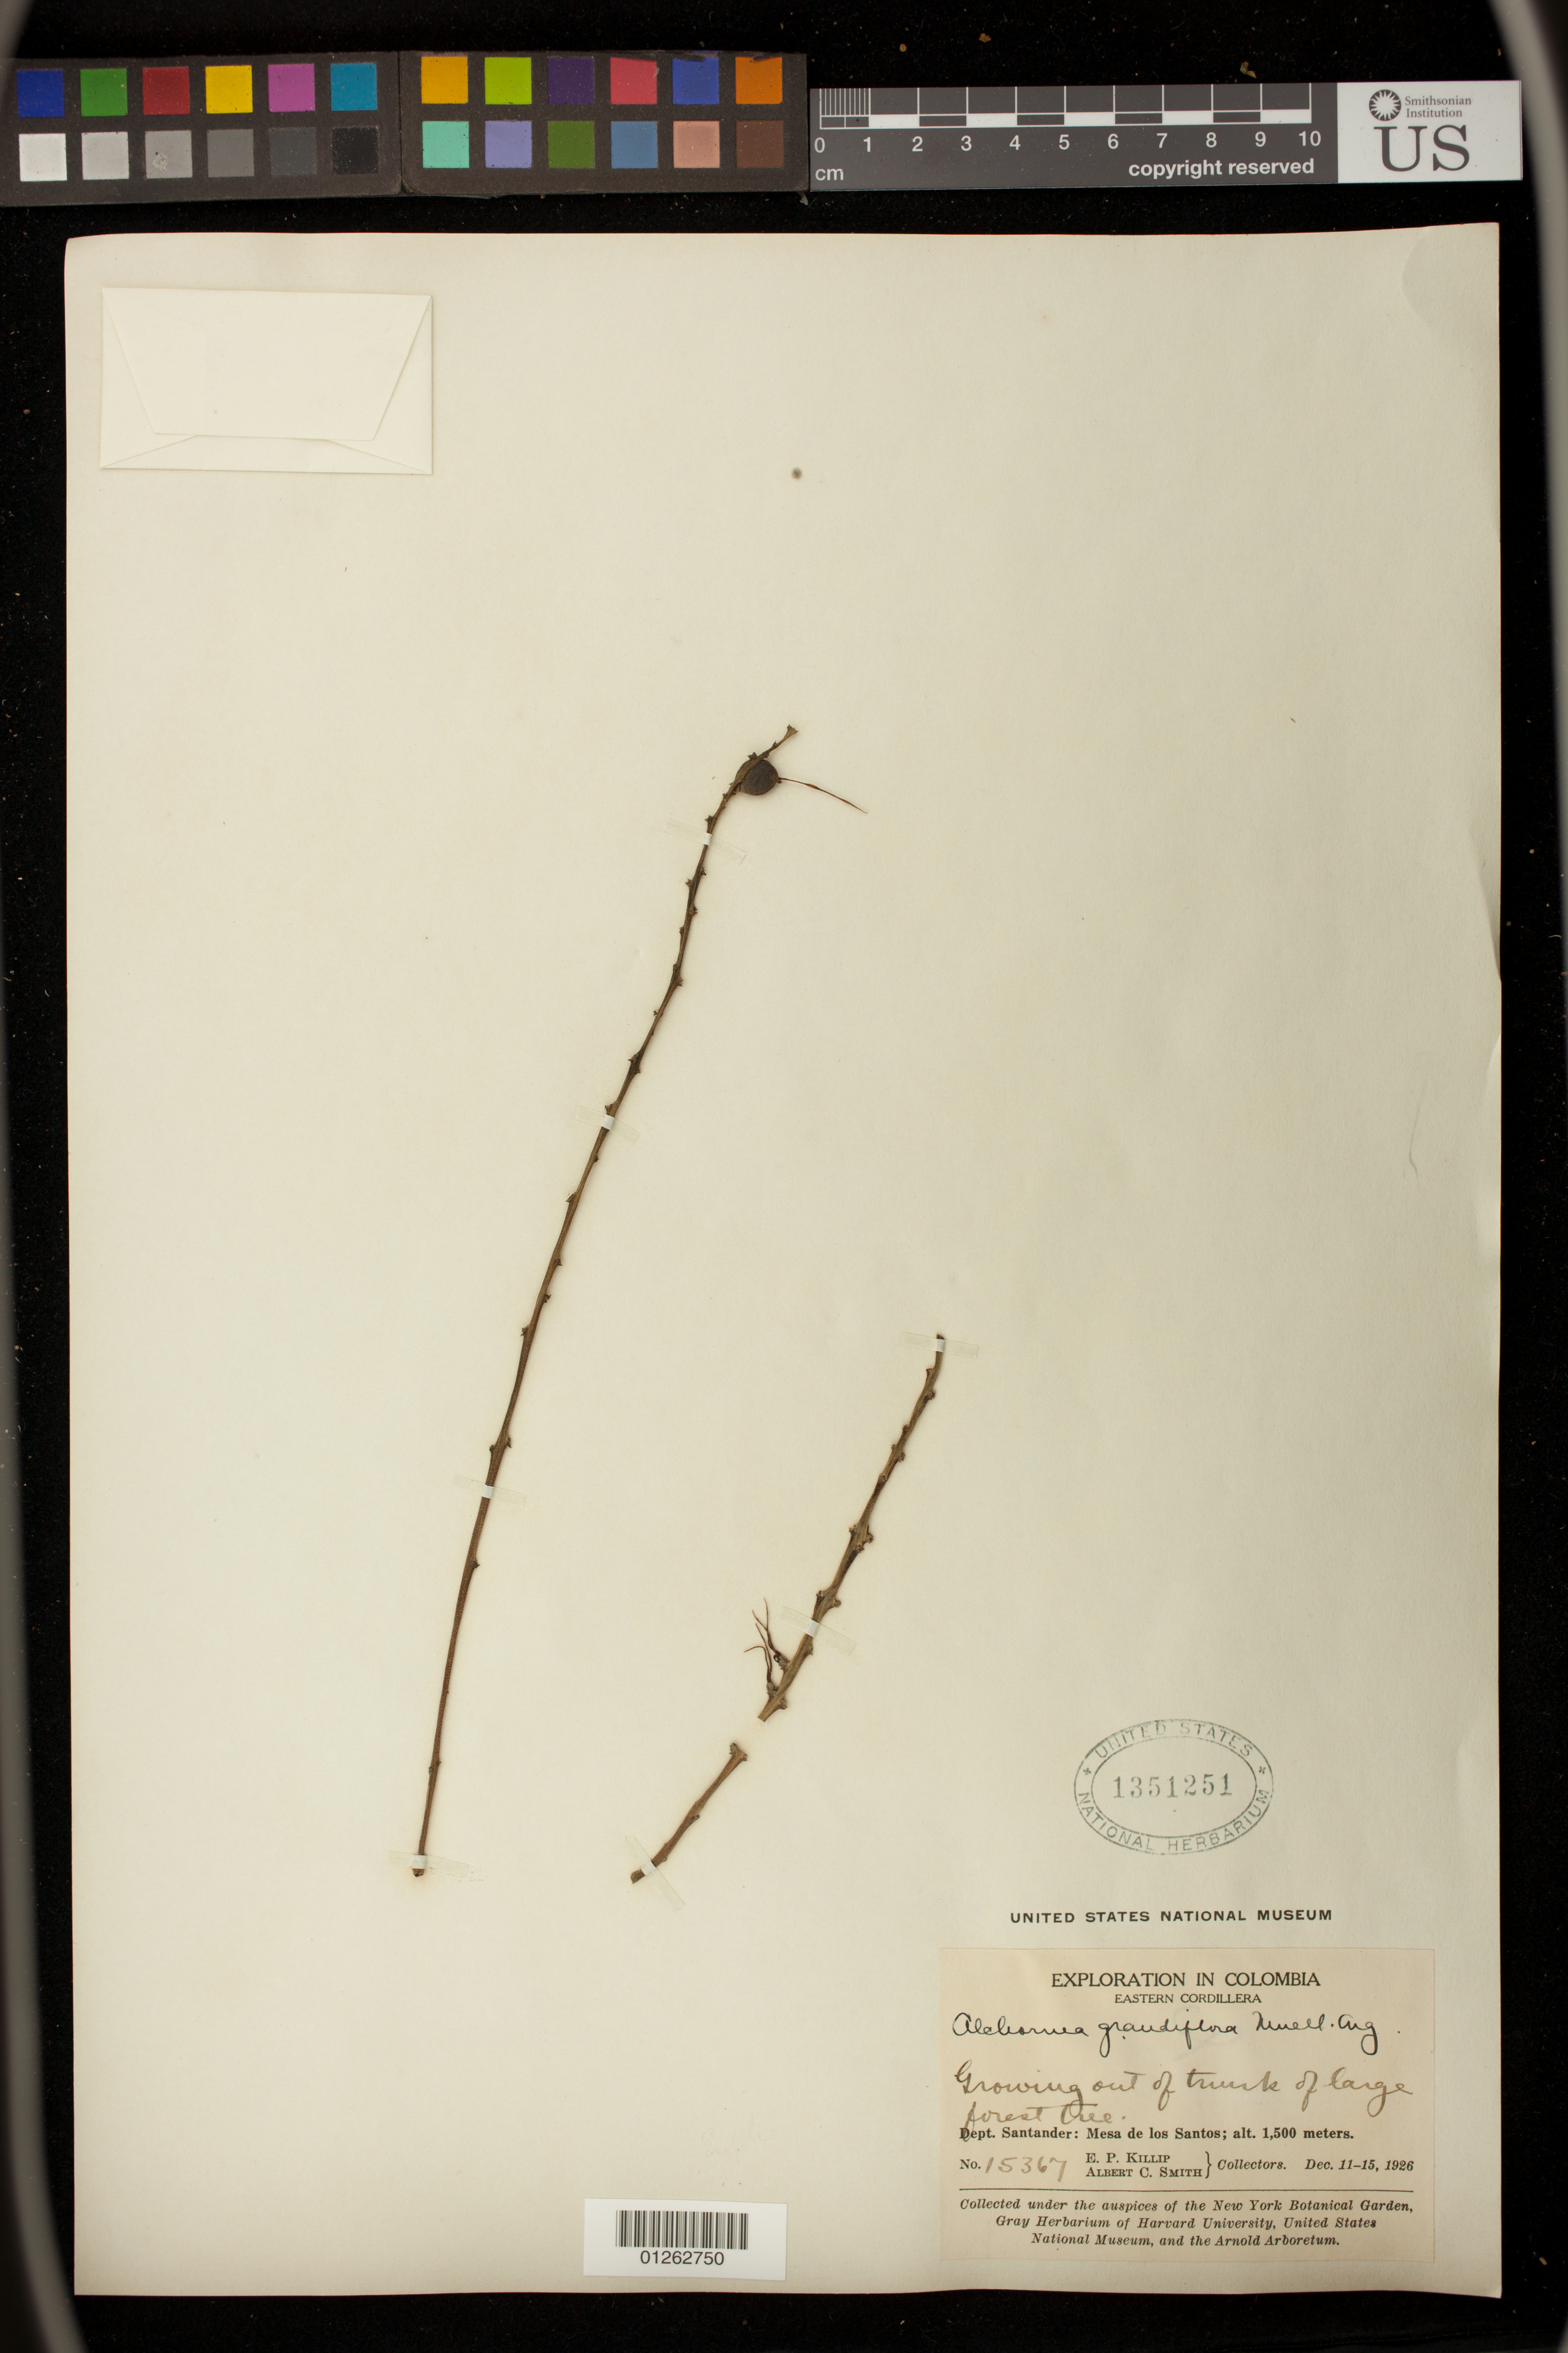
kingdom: Plantae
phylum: Tracheophyta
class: Magnoliopsida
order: Malpighiales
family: Euphorbiaceae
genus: Alchornea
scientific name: Alchornea grandiflora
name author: Müll. Arg.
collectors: E. P. Killip & A. C. Smith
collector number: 15367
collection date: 1926-12-11/1926-12-15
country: Colombia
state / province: Santander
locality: Mesa do los Santos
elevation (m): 1500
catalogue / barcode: US 1351251